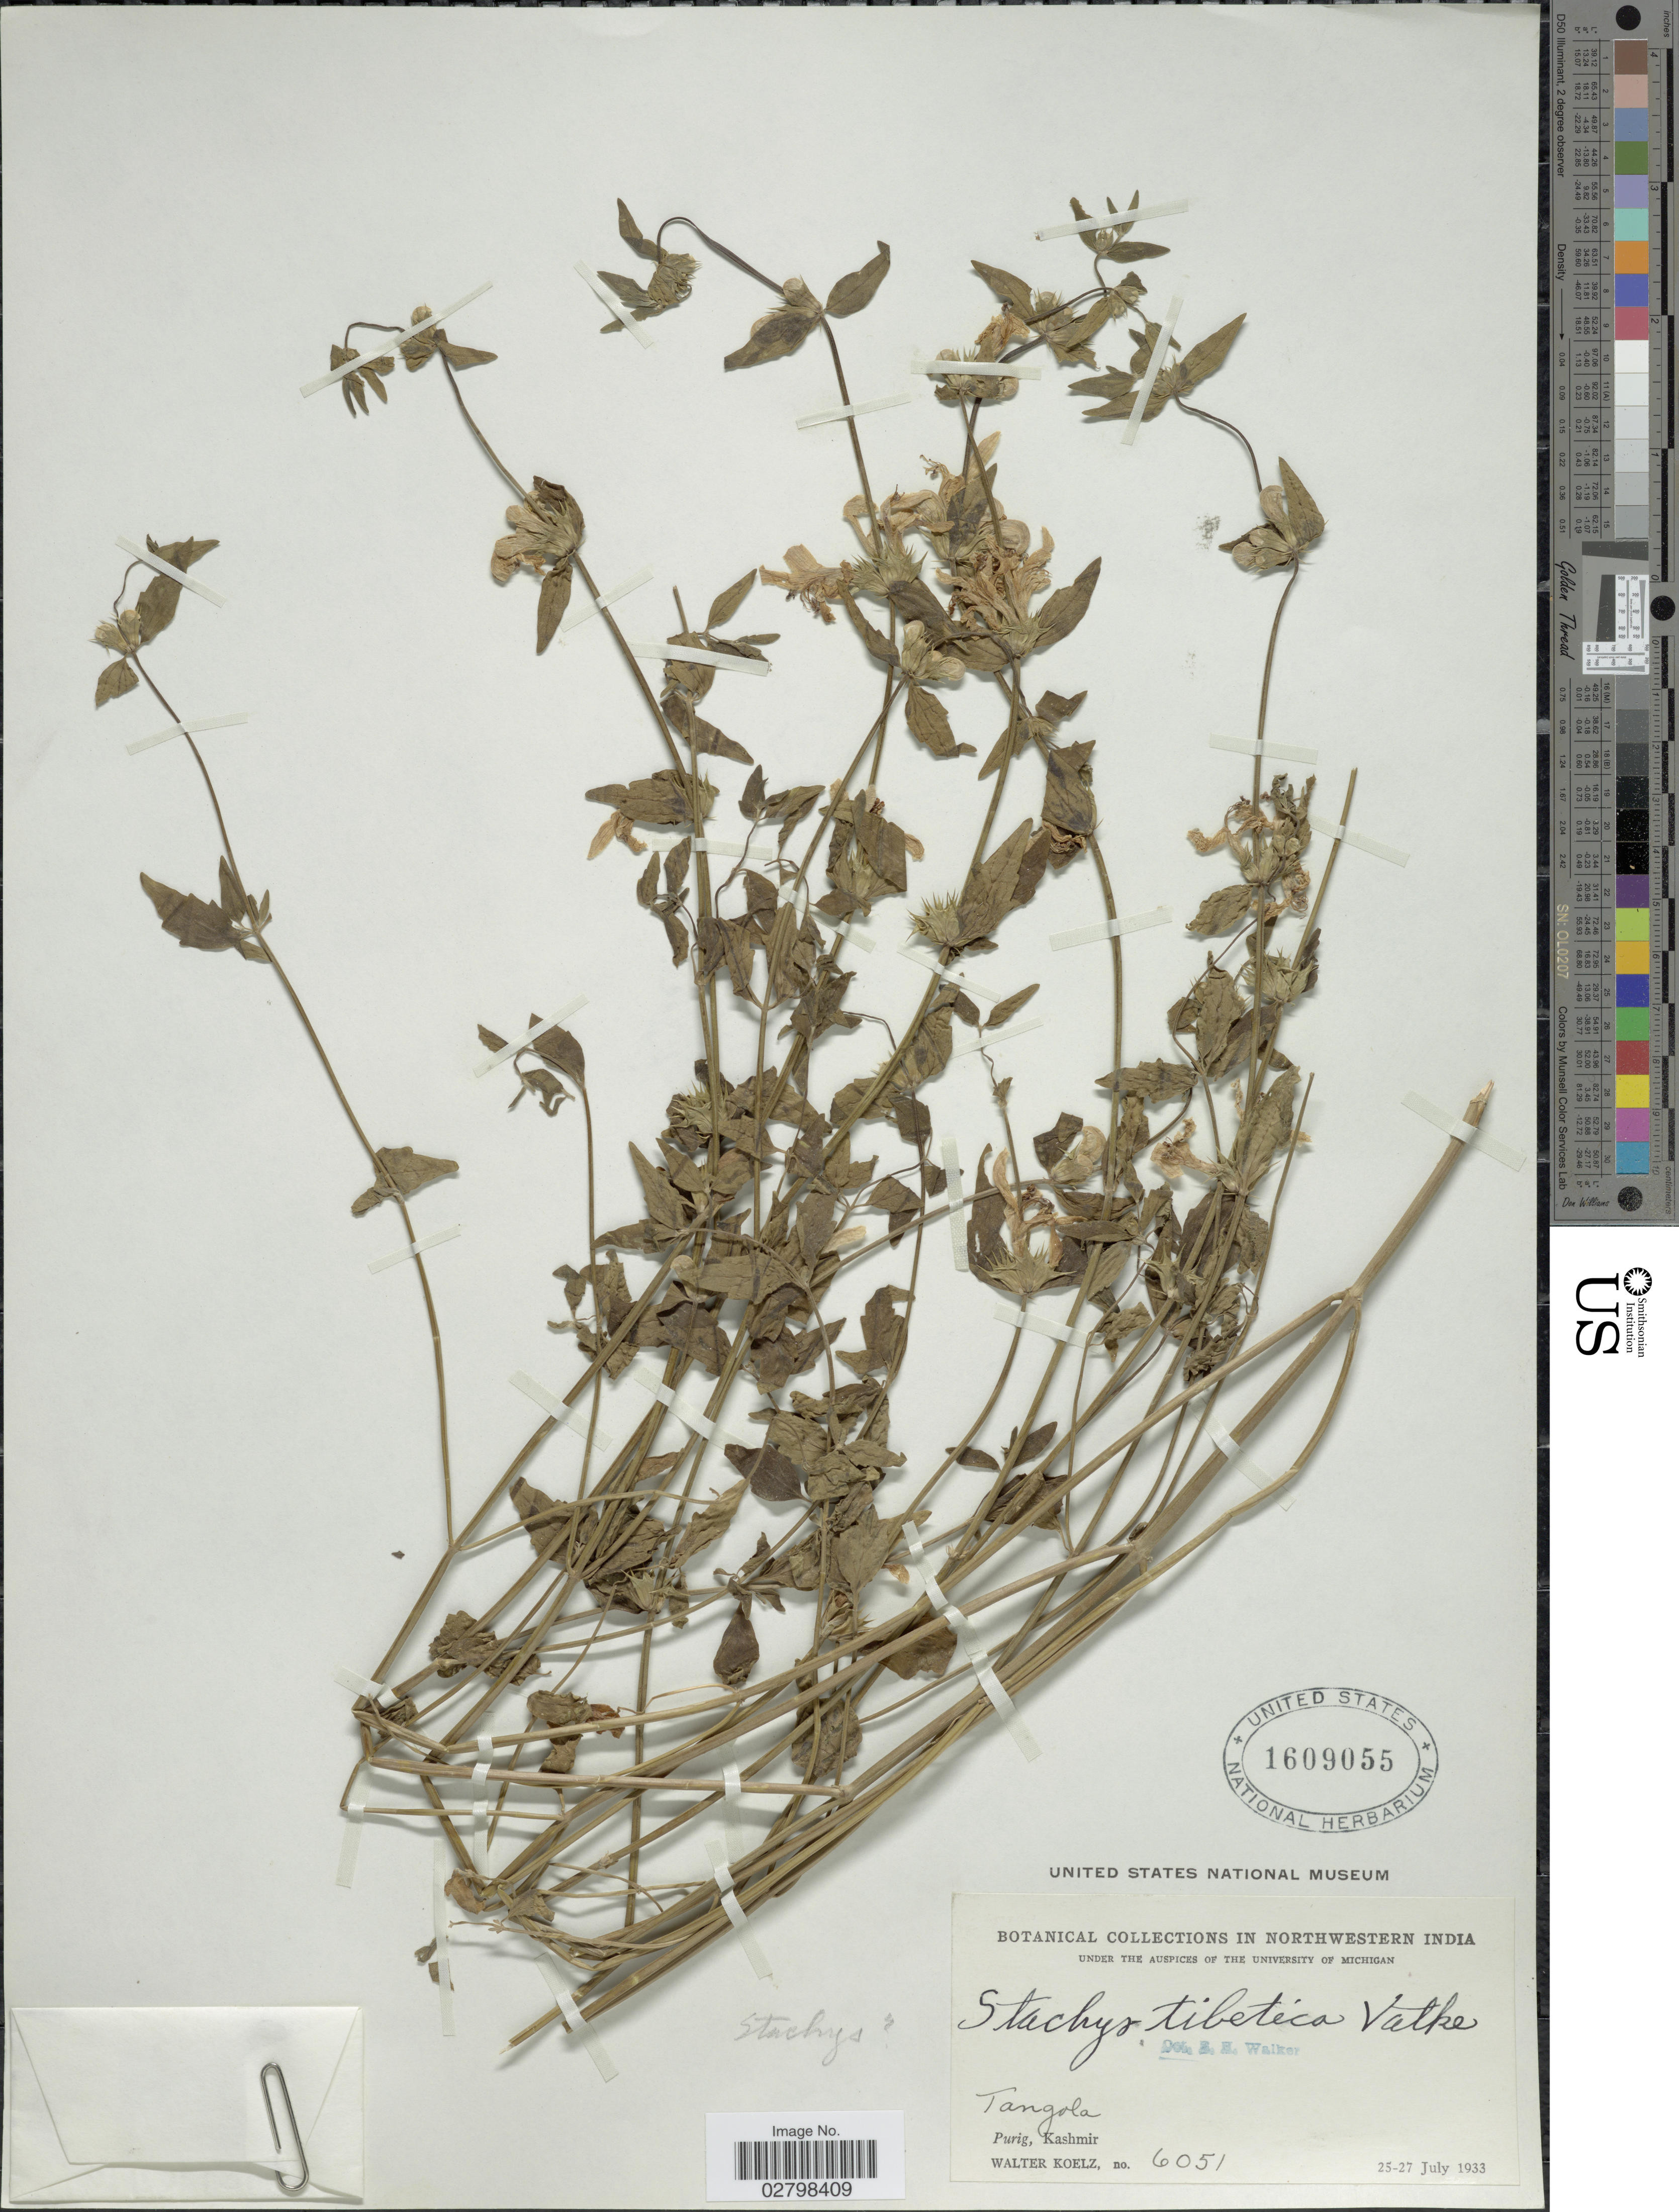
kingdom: Plantae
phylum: Tracheophyta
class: Magnoliopsida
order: Lamiales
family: Lamiaceae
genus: Stachys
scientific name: Stachys tibetica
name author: Vatke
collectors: W. N. Koelz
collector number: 6051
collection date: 1933-07-25/1933-07-27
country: India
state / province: Jammu and Kashmir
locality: In Northwestern India. Tangola. Purig, Kashmir.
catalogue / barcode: US 1609055